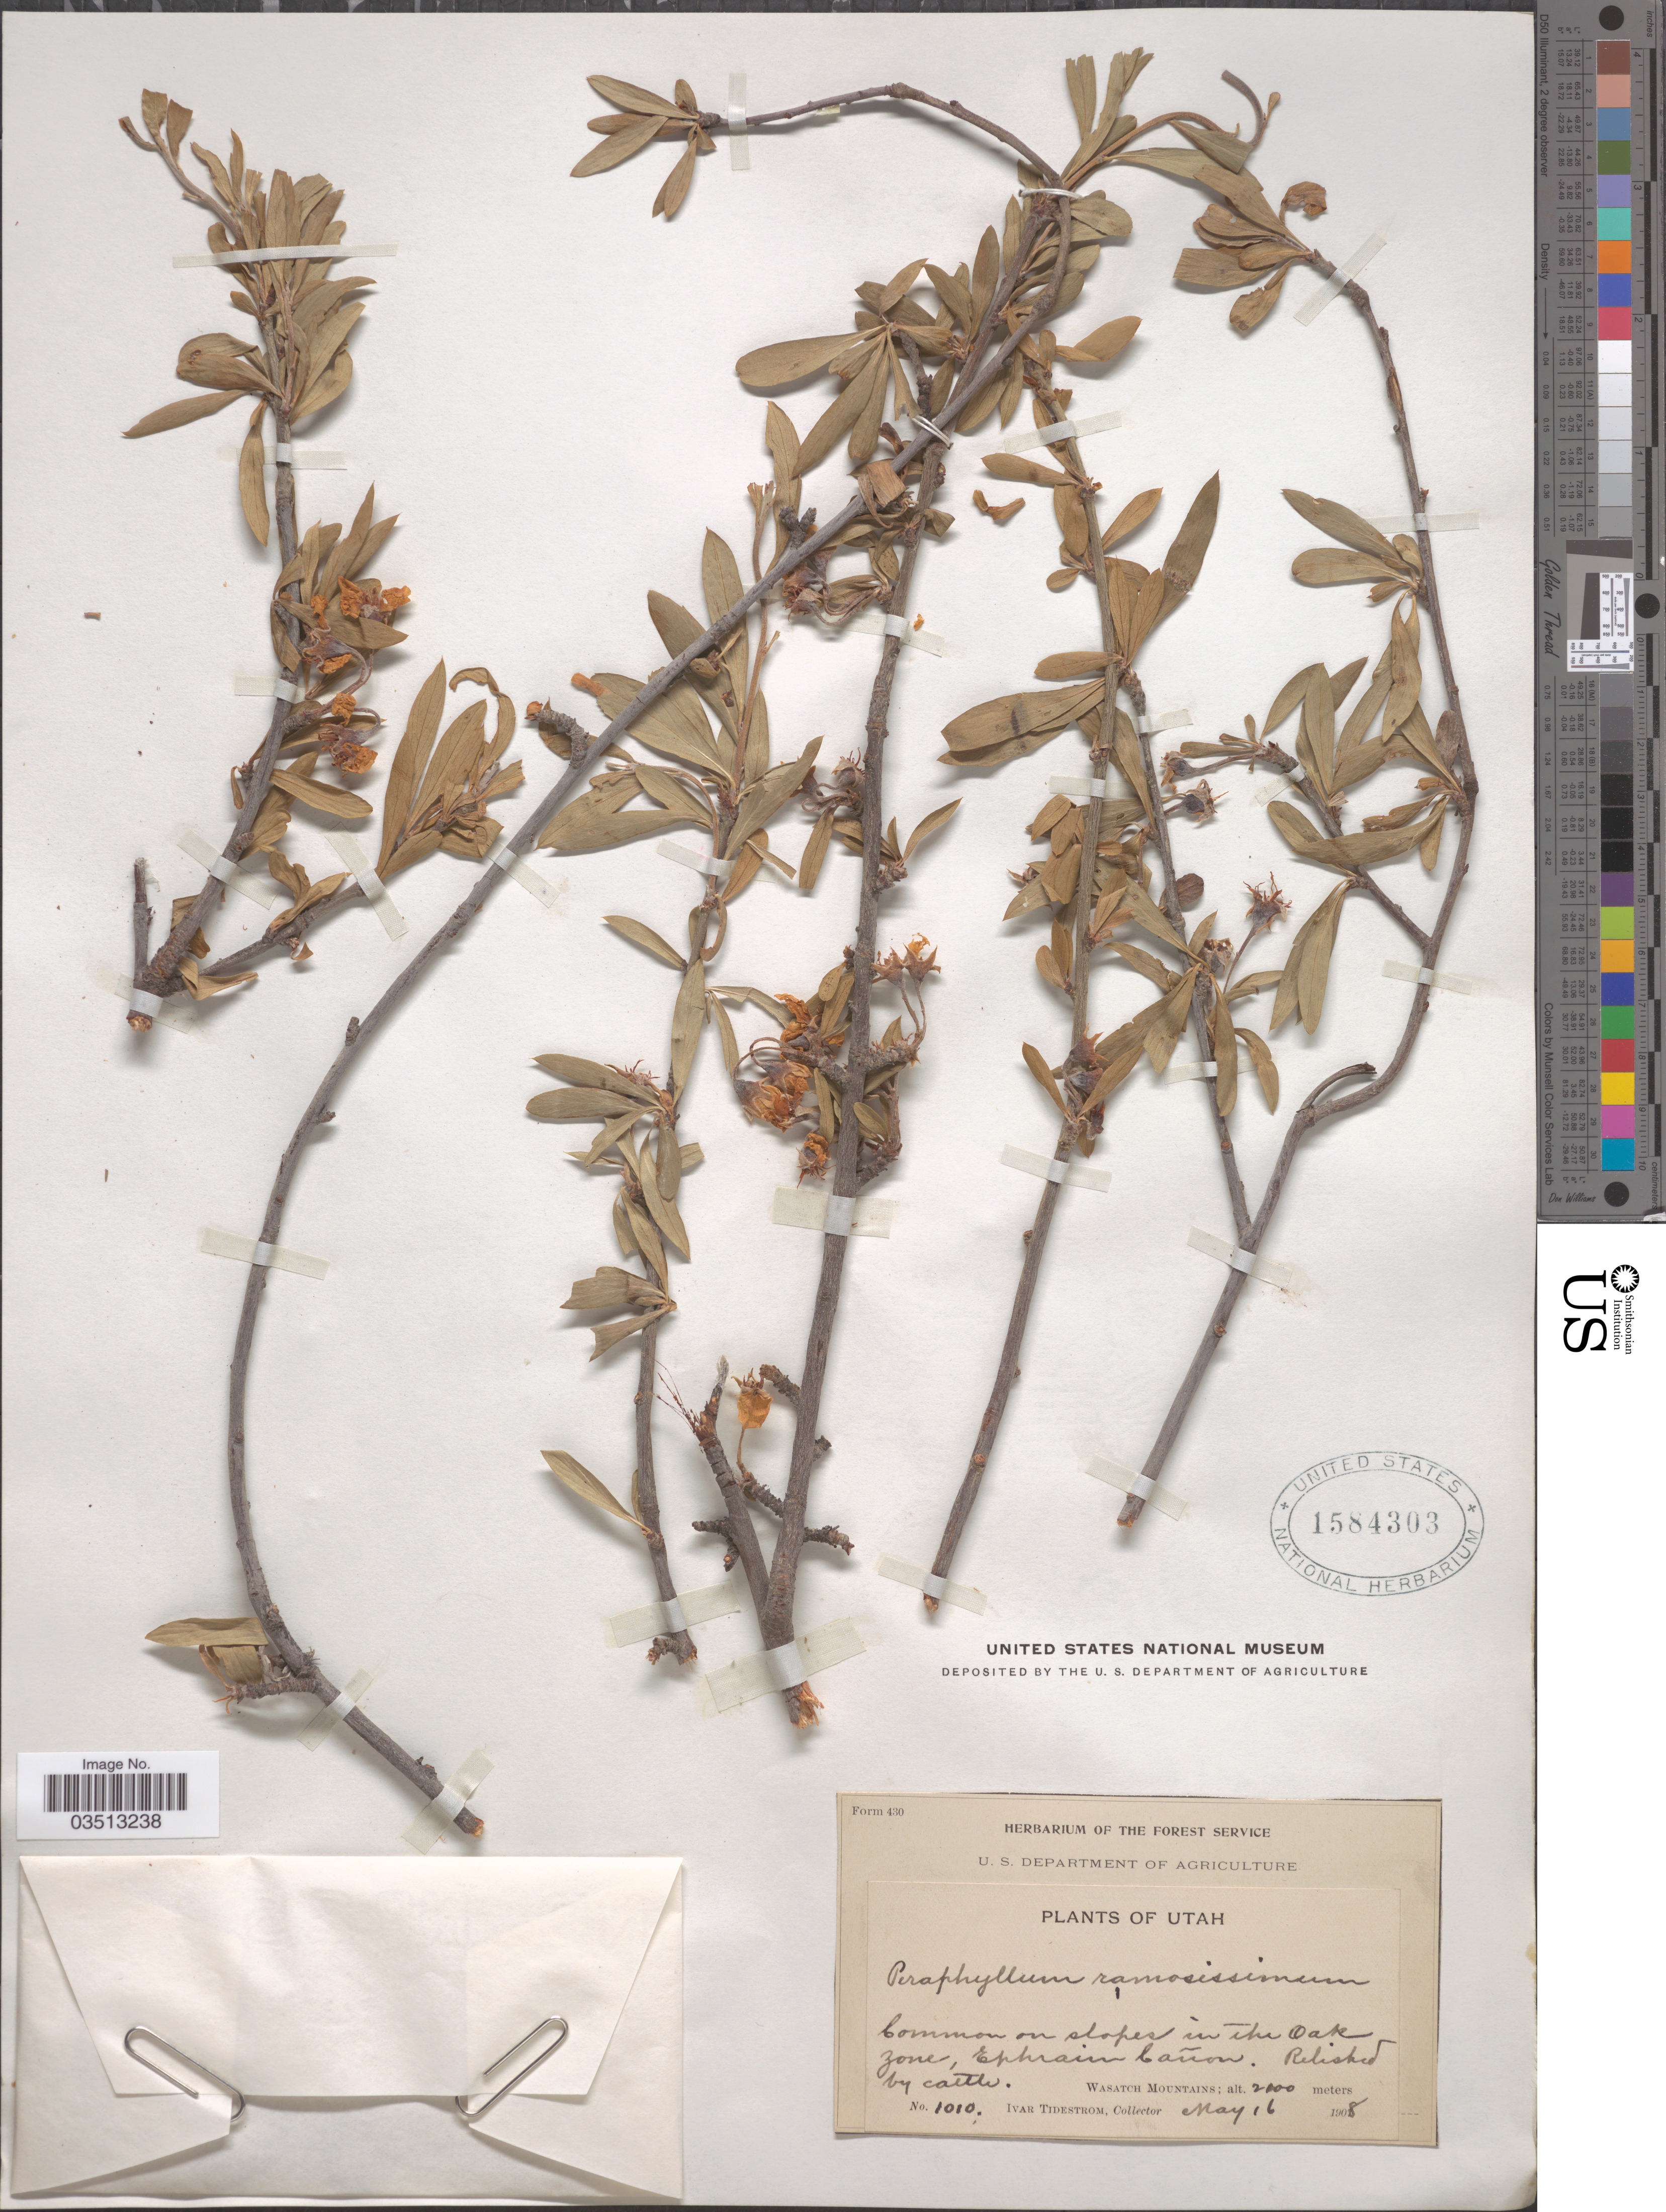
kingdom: Plantae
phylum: Tracheophyta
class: Magnoliopsida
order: Rosales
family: Rosaceae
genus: Peraphyllum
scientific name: Peraphyllum ramosissimum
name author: Nutt.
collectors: I. F. Tidestrom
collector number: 1010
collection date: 1908-05-16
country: United States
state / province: Utah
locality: Common on slopes in the Oak zone, Ephraim Cañon. Wasatch Mountains.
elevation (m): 2000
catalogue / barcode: US 1584303